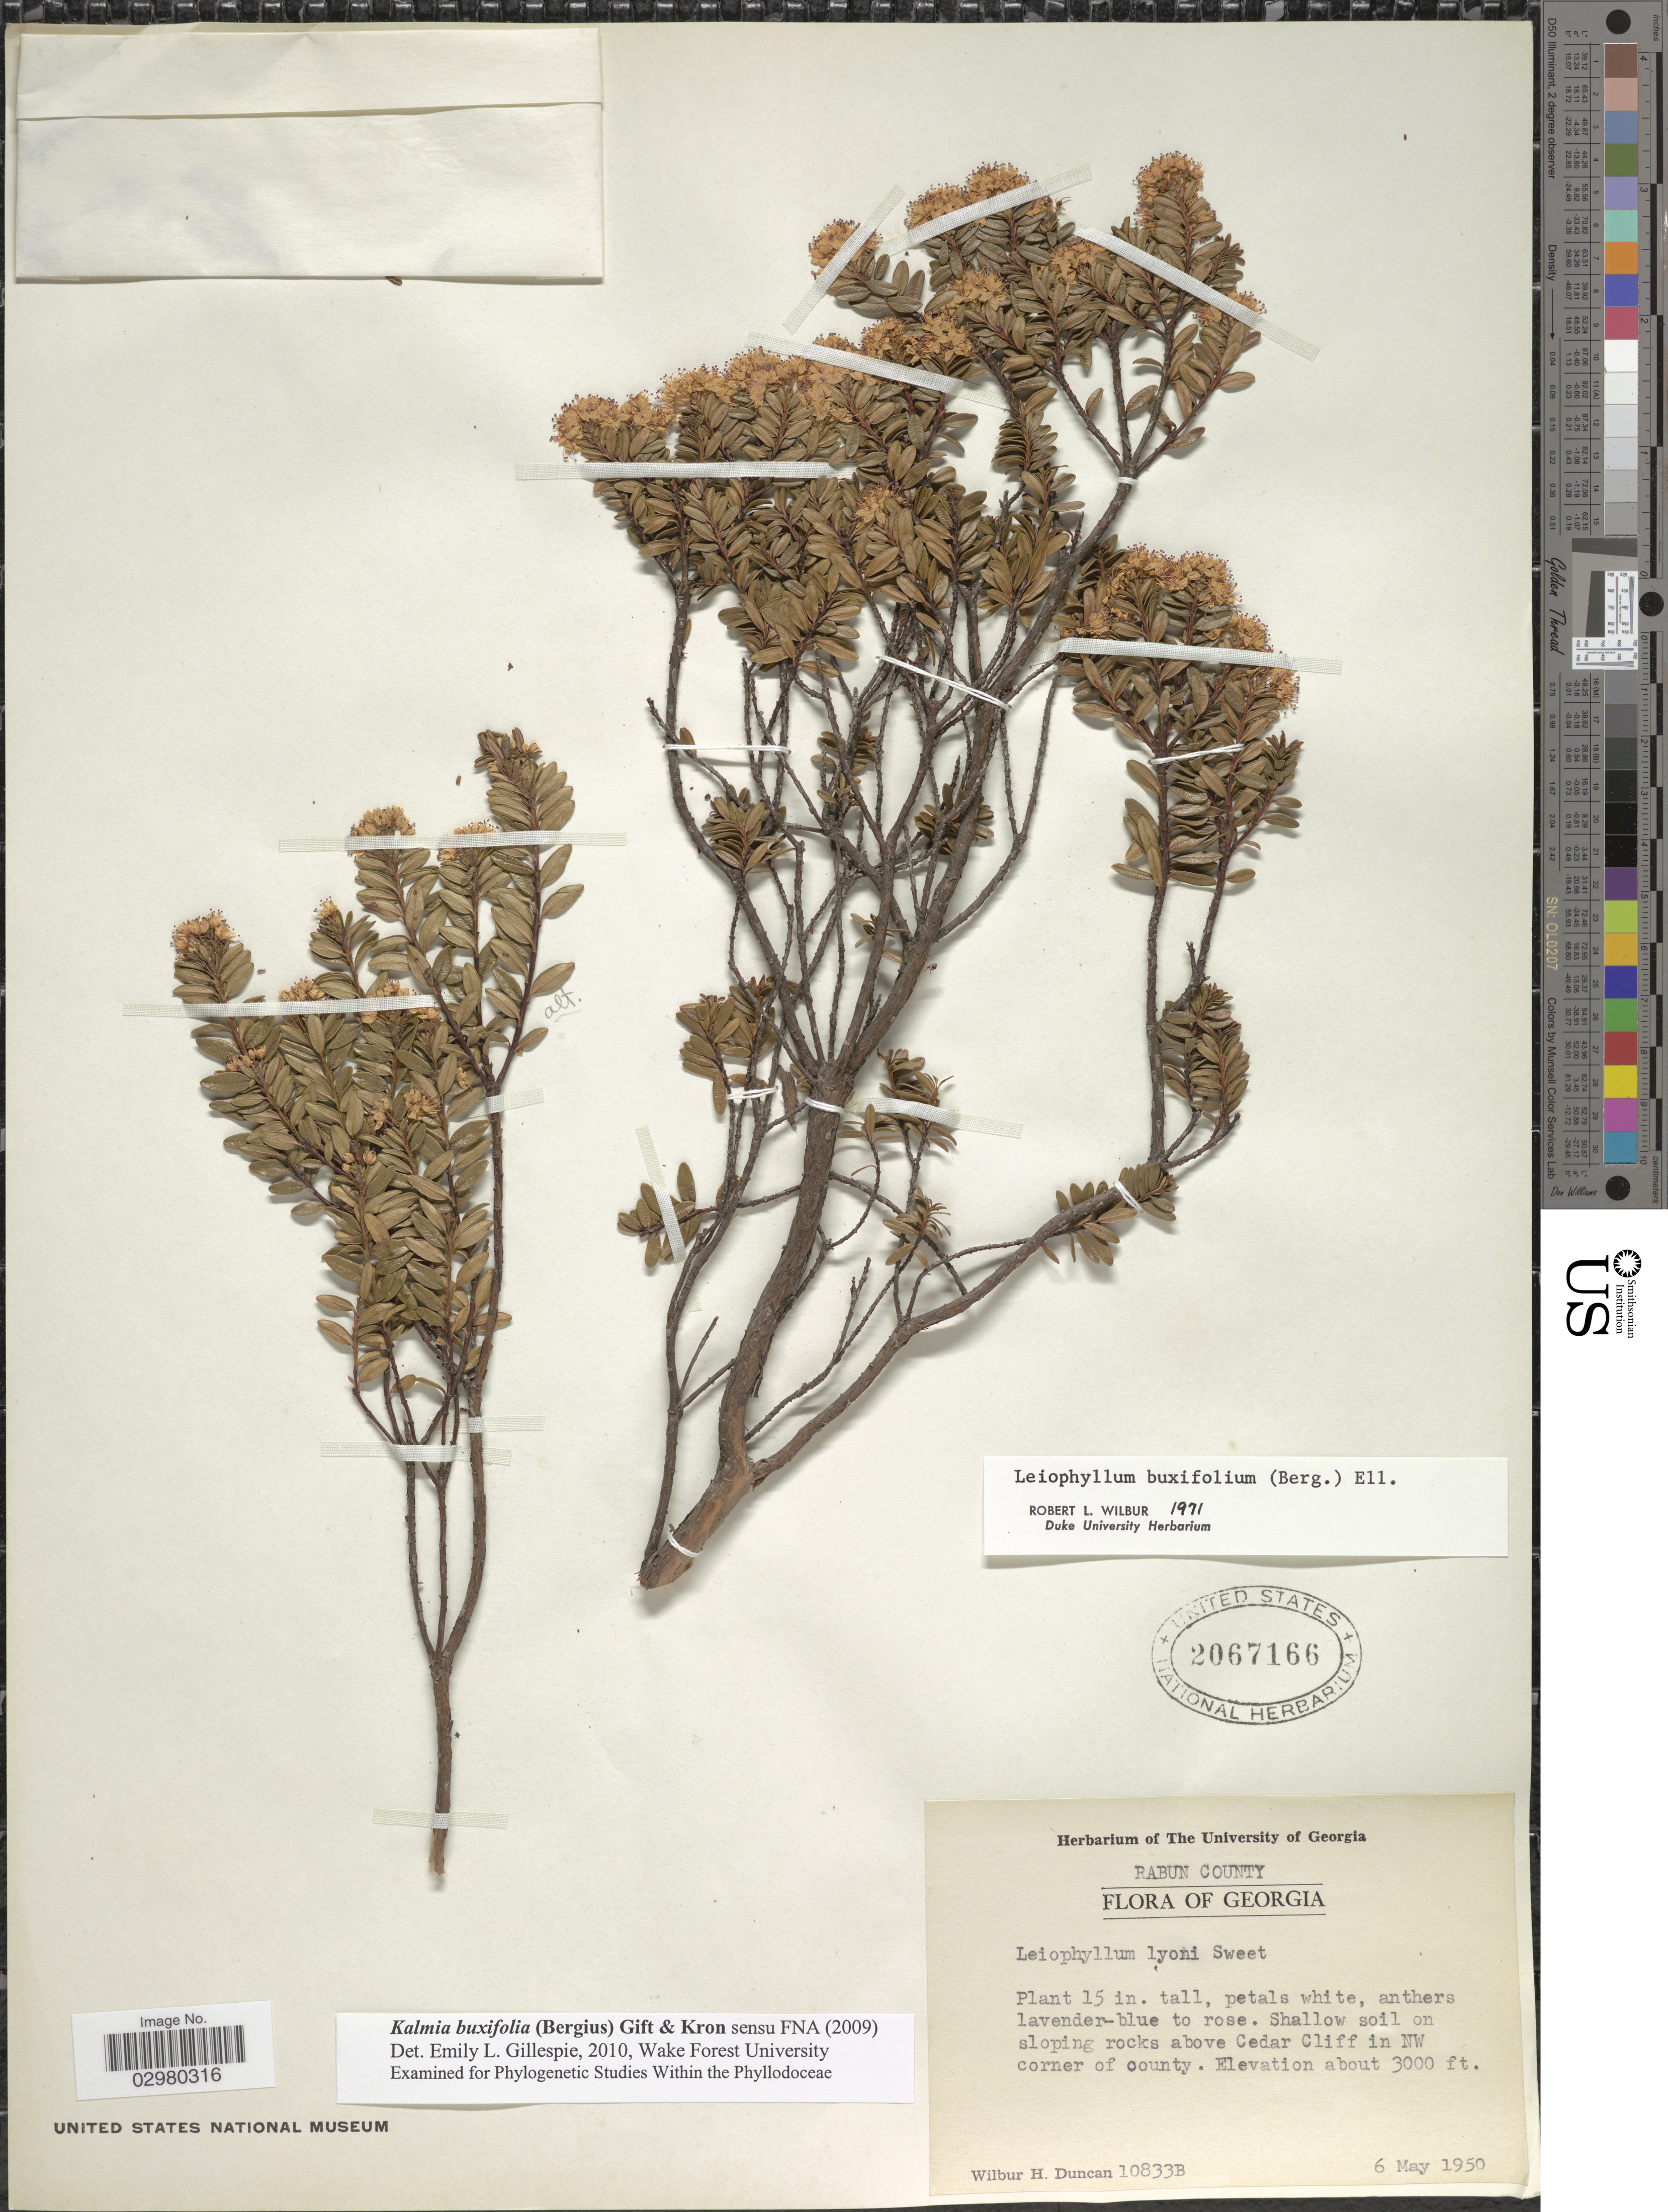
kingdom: Plantae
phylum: Tracheophyta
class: Magnoliopsida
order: Ericales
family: Ericaceae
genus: Leiophyllum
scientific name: Leiophyllum buxifolium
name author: (Bergius) Elliott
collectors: W. H. Duncan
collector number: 10833B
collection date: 1950-05-06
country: United States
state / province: Georgia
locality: Rabun County. Shallow soil on sloping rocks above Cedar Cliff in NW corner of county.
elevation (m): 914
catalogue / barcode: US 2067166